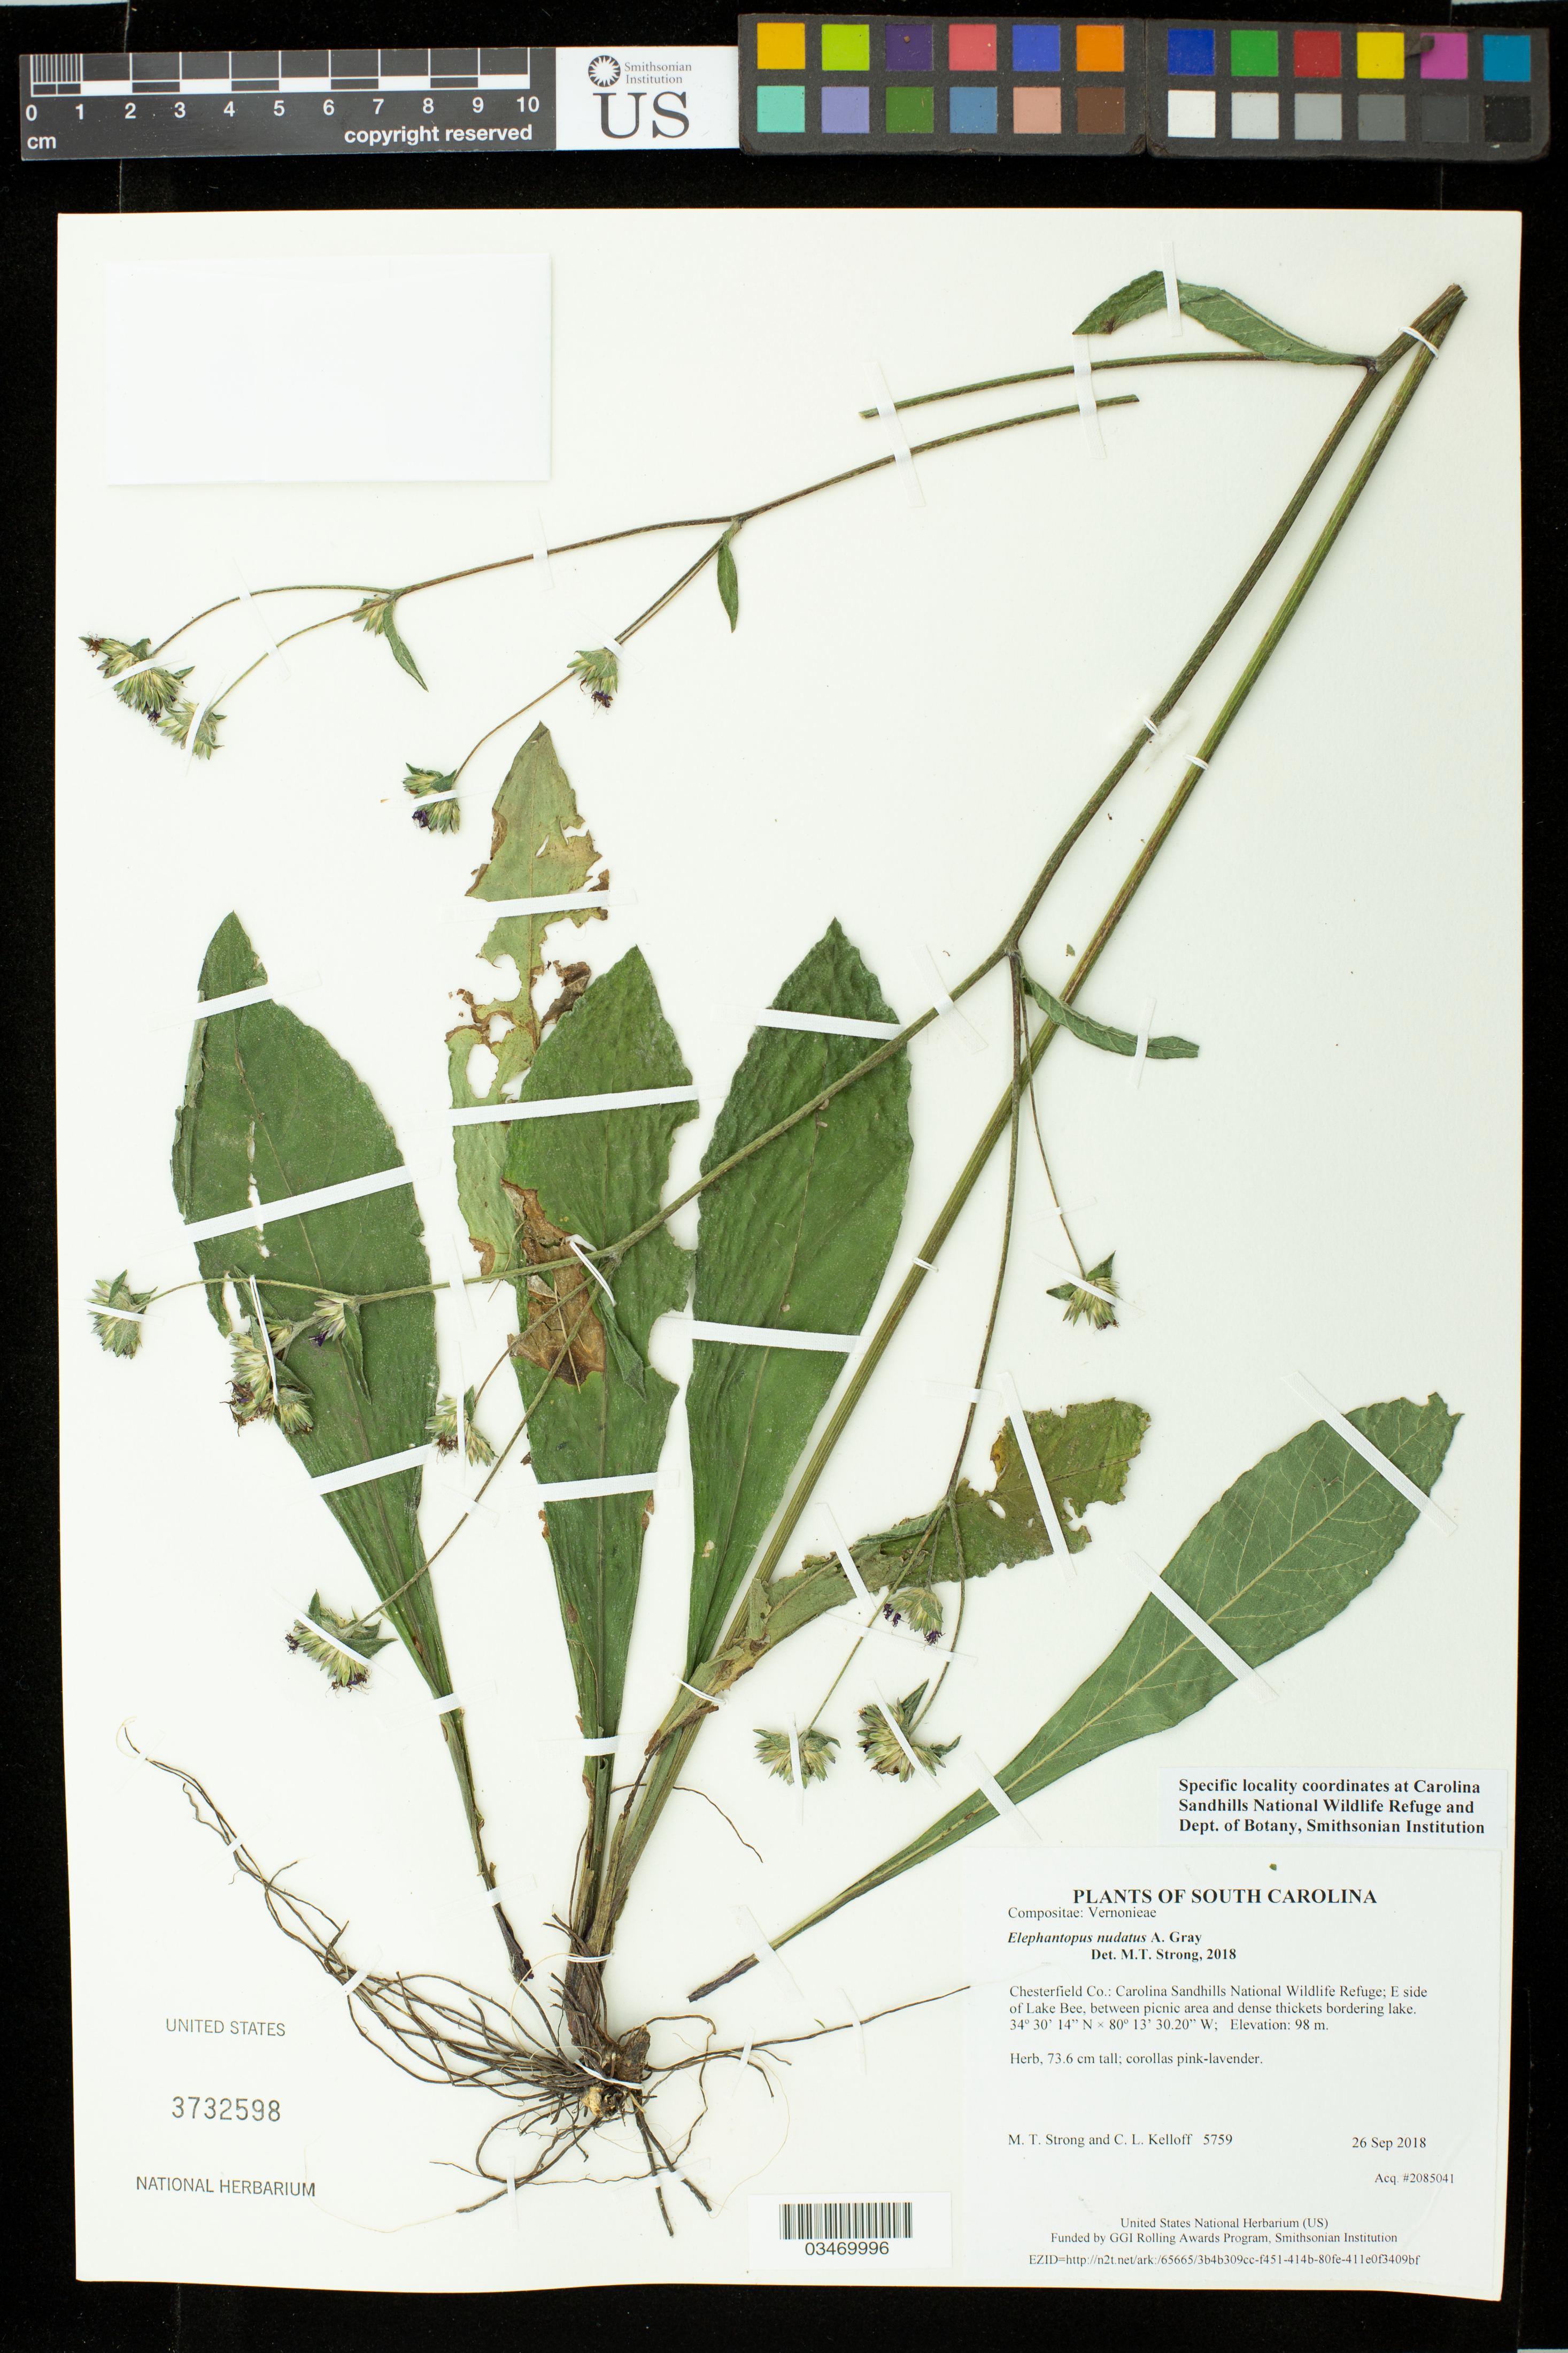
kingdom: Plantae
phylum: Tracheophyta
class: Magnoliopsida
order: Asterales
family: Asteraceae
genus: Elephantopus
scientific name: Elephantopus nudatus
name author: A. Gray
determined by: Strong, M. T., (US), Smithsonian Institution - National Museum of Natural History (UNITED STATES)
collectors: M. T. Strong & C. L. Kelloff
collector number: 5759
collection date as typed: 26 Sep 2018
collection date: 2018-09-26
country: United States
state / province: South Carolina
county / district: Chesterfield Co.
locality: Carolina Sandhills National Wildlife Refuge; E side of Lake Bee, between picnic area and dense thickets bordering lake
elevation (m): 98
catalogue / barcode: US 3732598